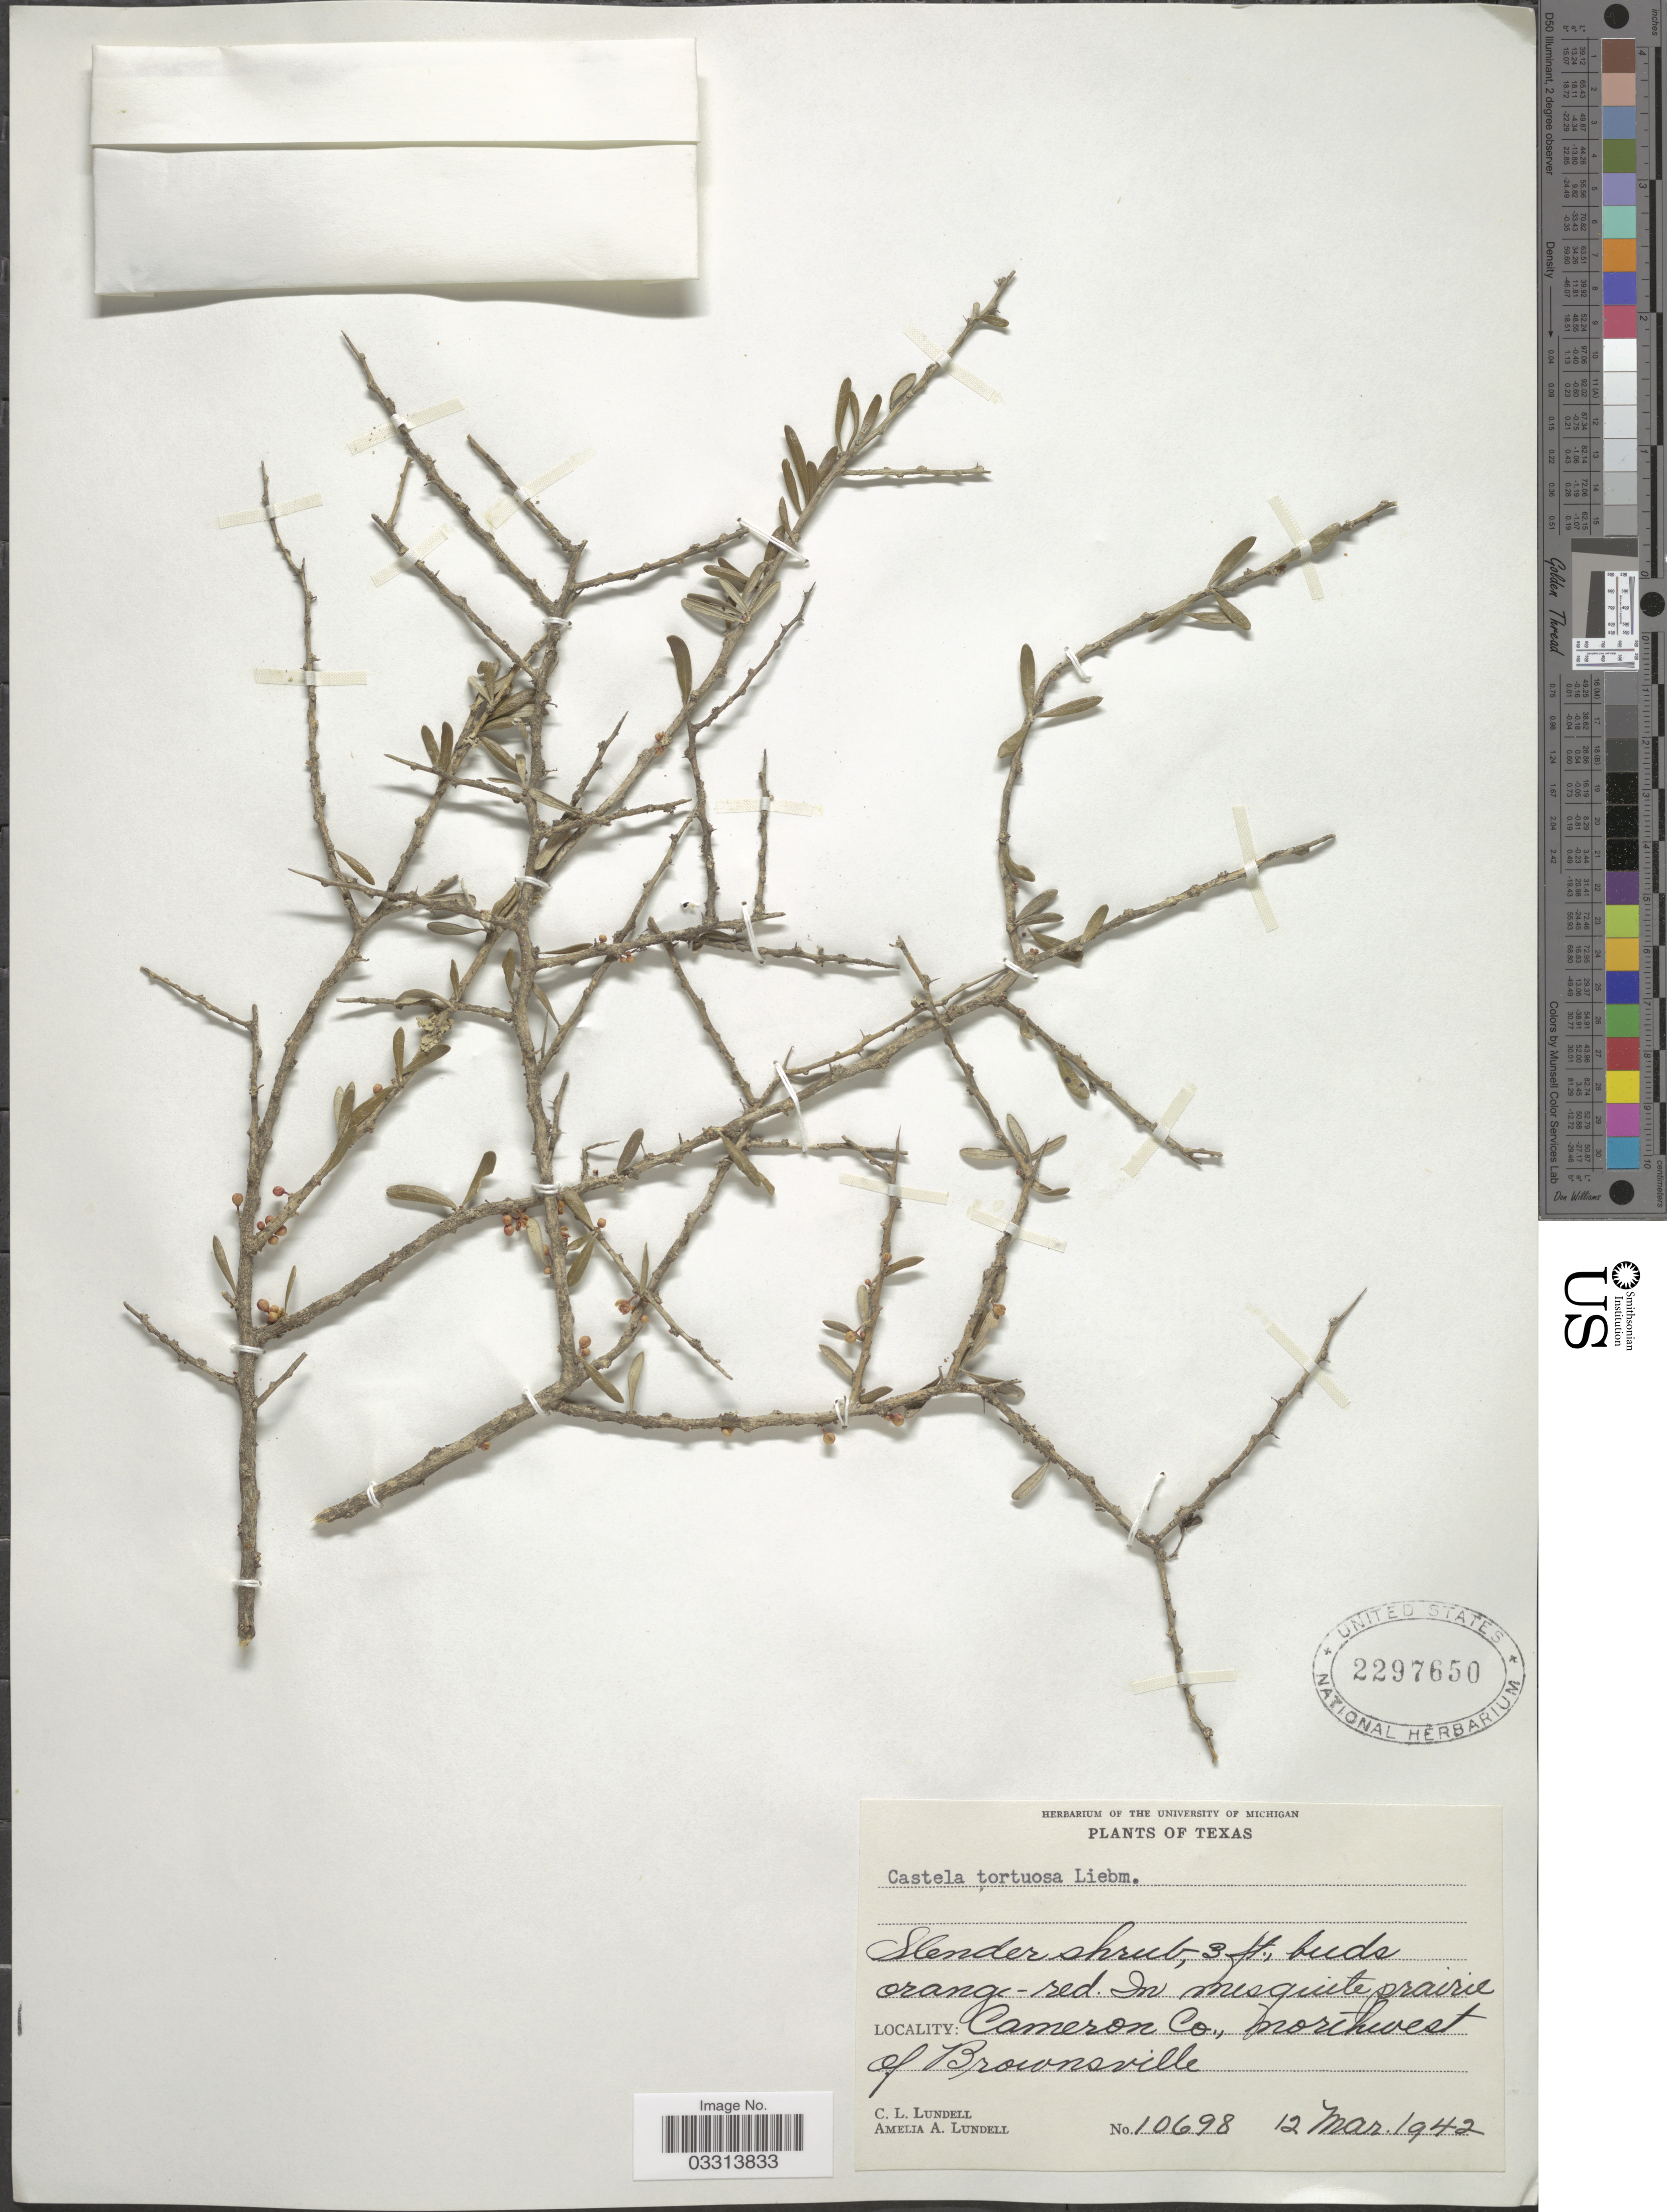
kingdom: Plantae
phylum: Tracheophyta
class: Magnoliopsida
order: Sapindales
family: Simaroubaceae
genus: Castela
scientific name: Castela tortuosa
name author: Liebm.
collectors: C. L. Lundell & A. A. Lundell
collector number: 10698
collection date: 1942-03-12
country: United States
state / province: Texas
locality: Cameron Co., northwest of Brownsville.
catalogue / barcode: US 2297650